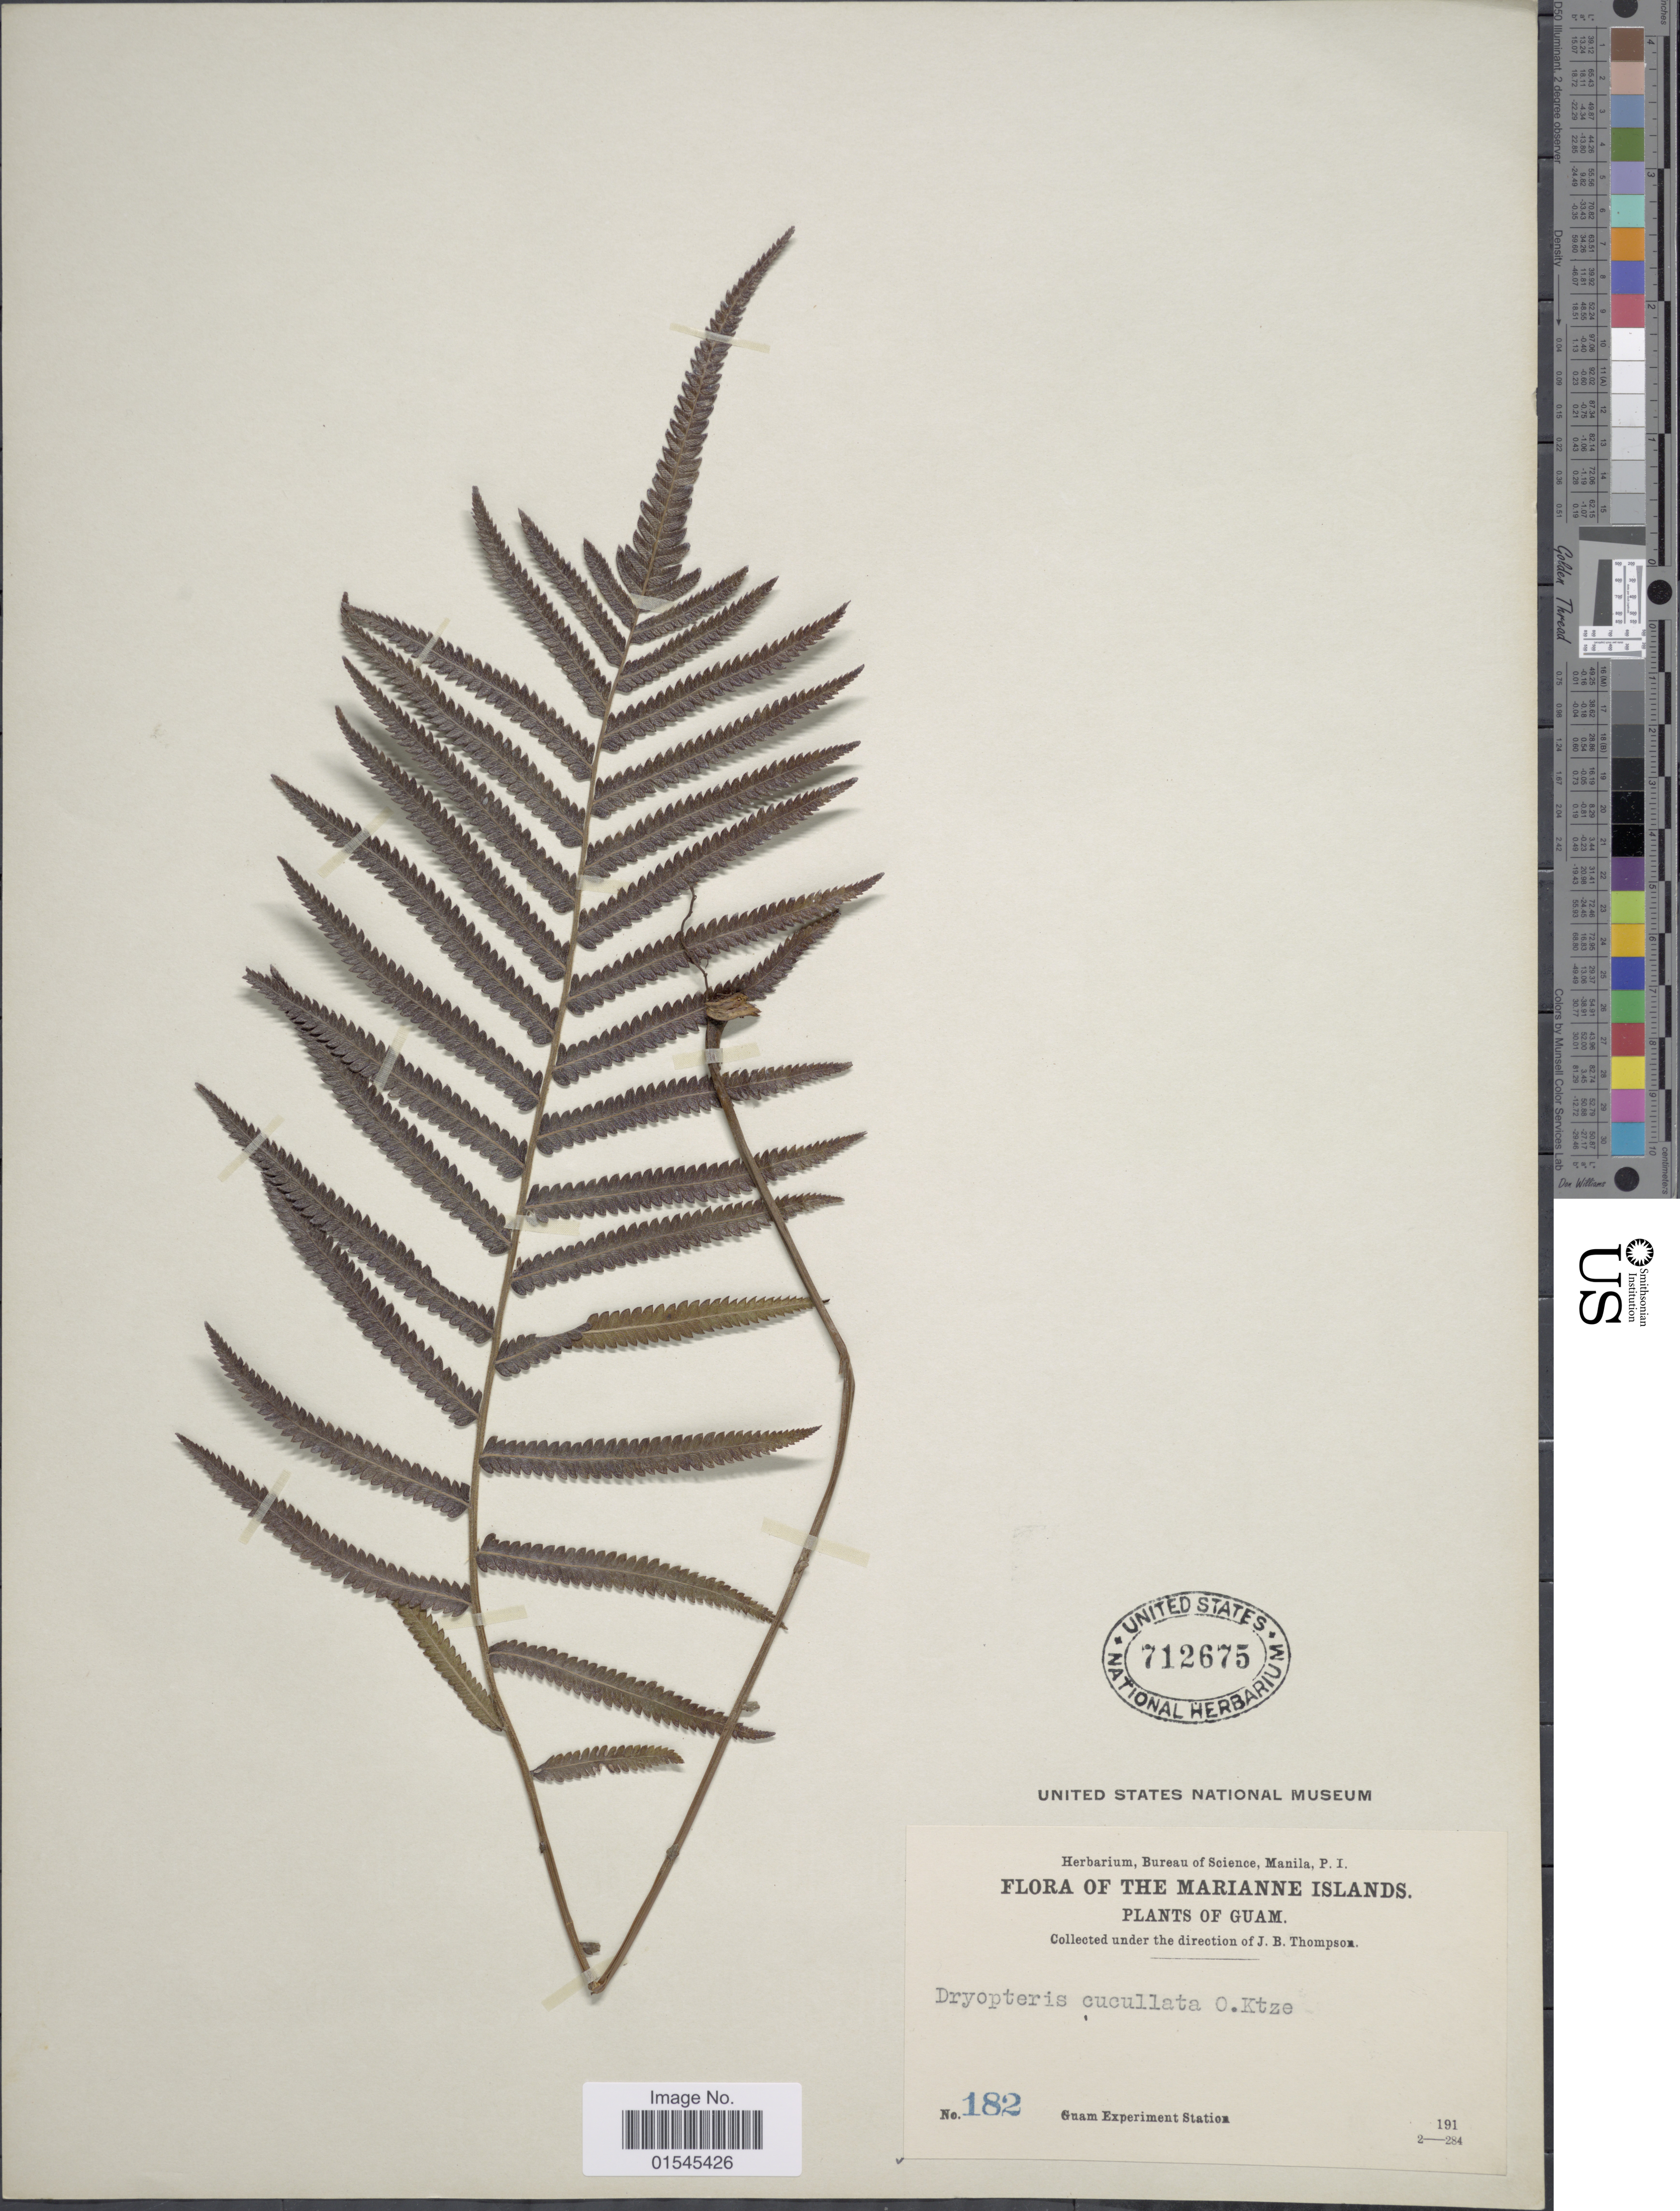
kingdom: Plantae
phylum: Tracheophyta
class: Polypodiopsida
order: Polypodiales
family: Thelypteridaceae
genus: Sphaerostephanos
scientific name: Sphaerostephanos unitus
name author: (L.) Holttum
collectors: Guam Exp. Sta.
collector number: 182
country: Guam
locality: The Marianne Islands. Plants of Guam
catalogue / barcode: US 712675